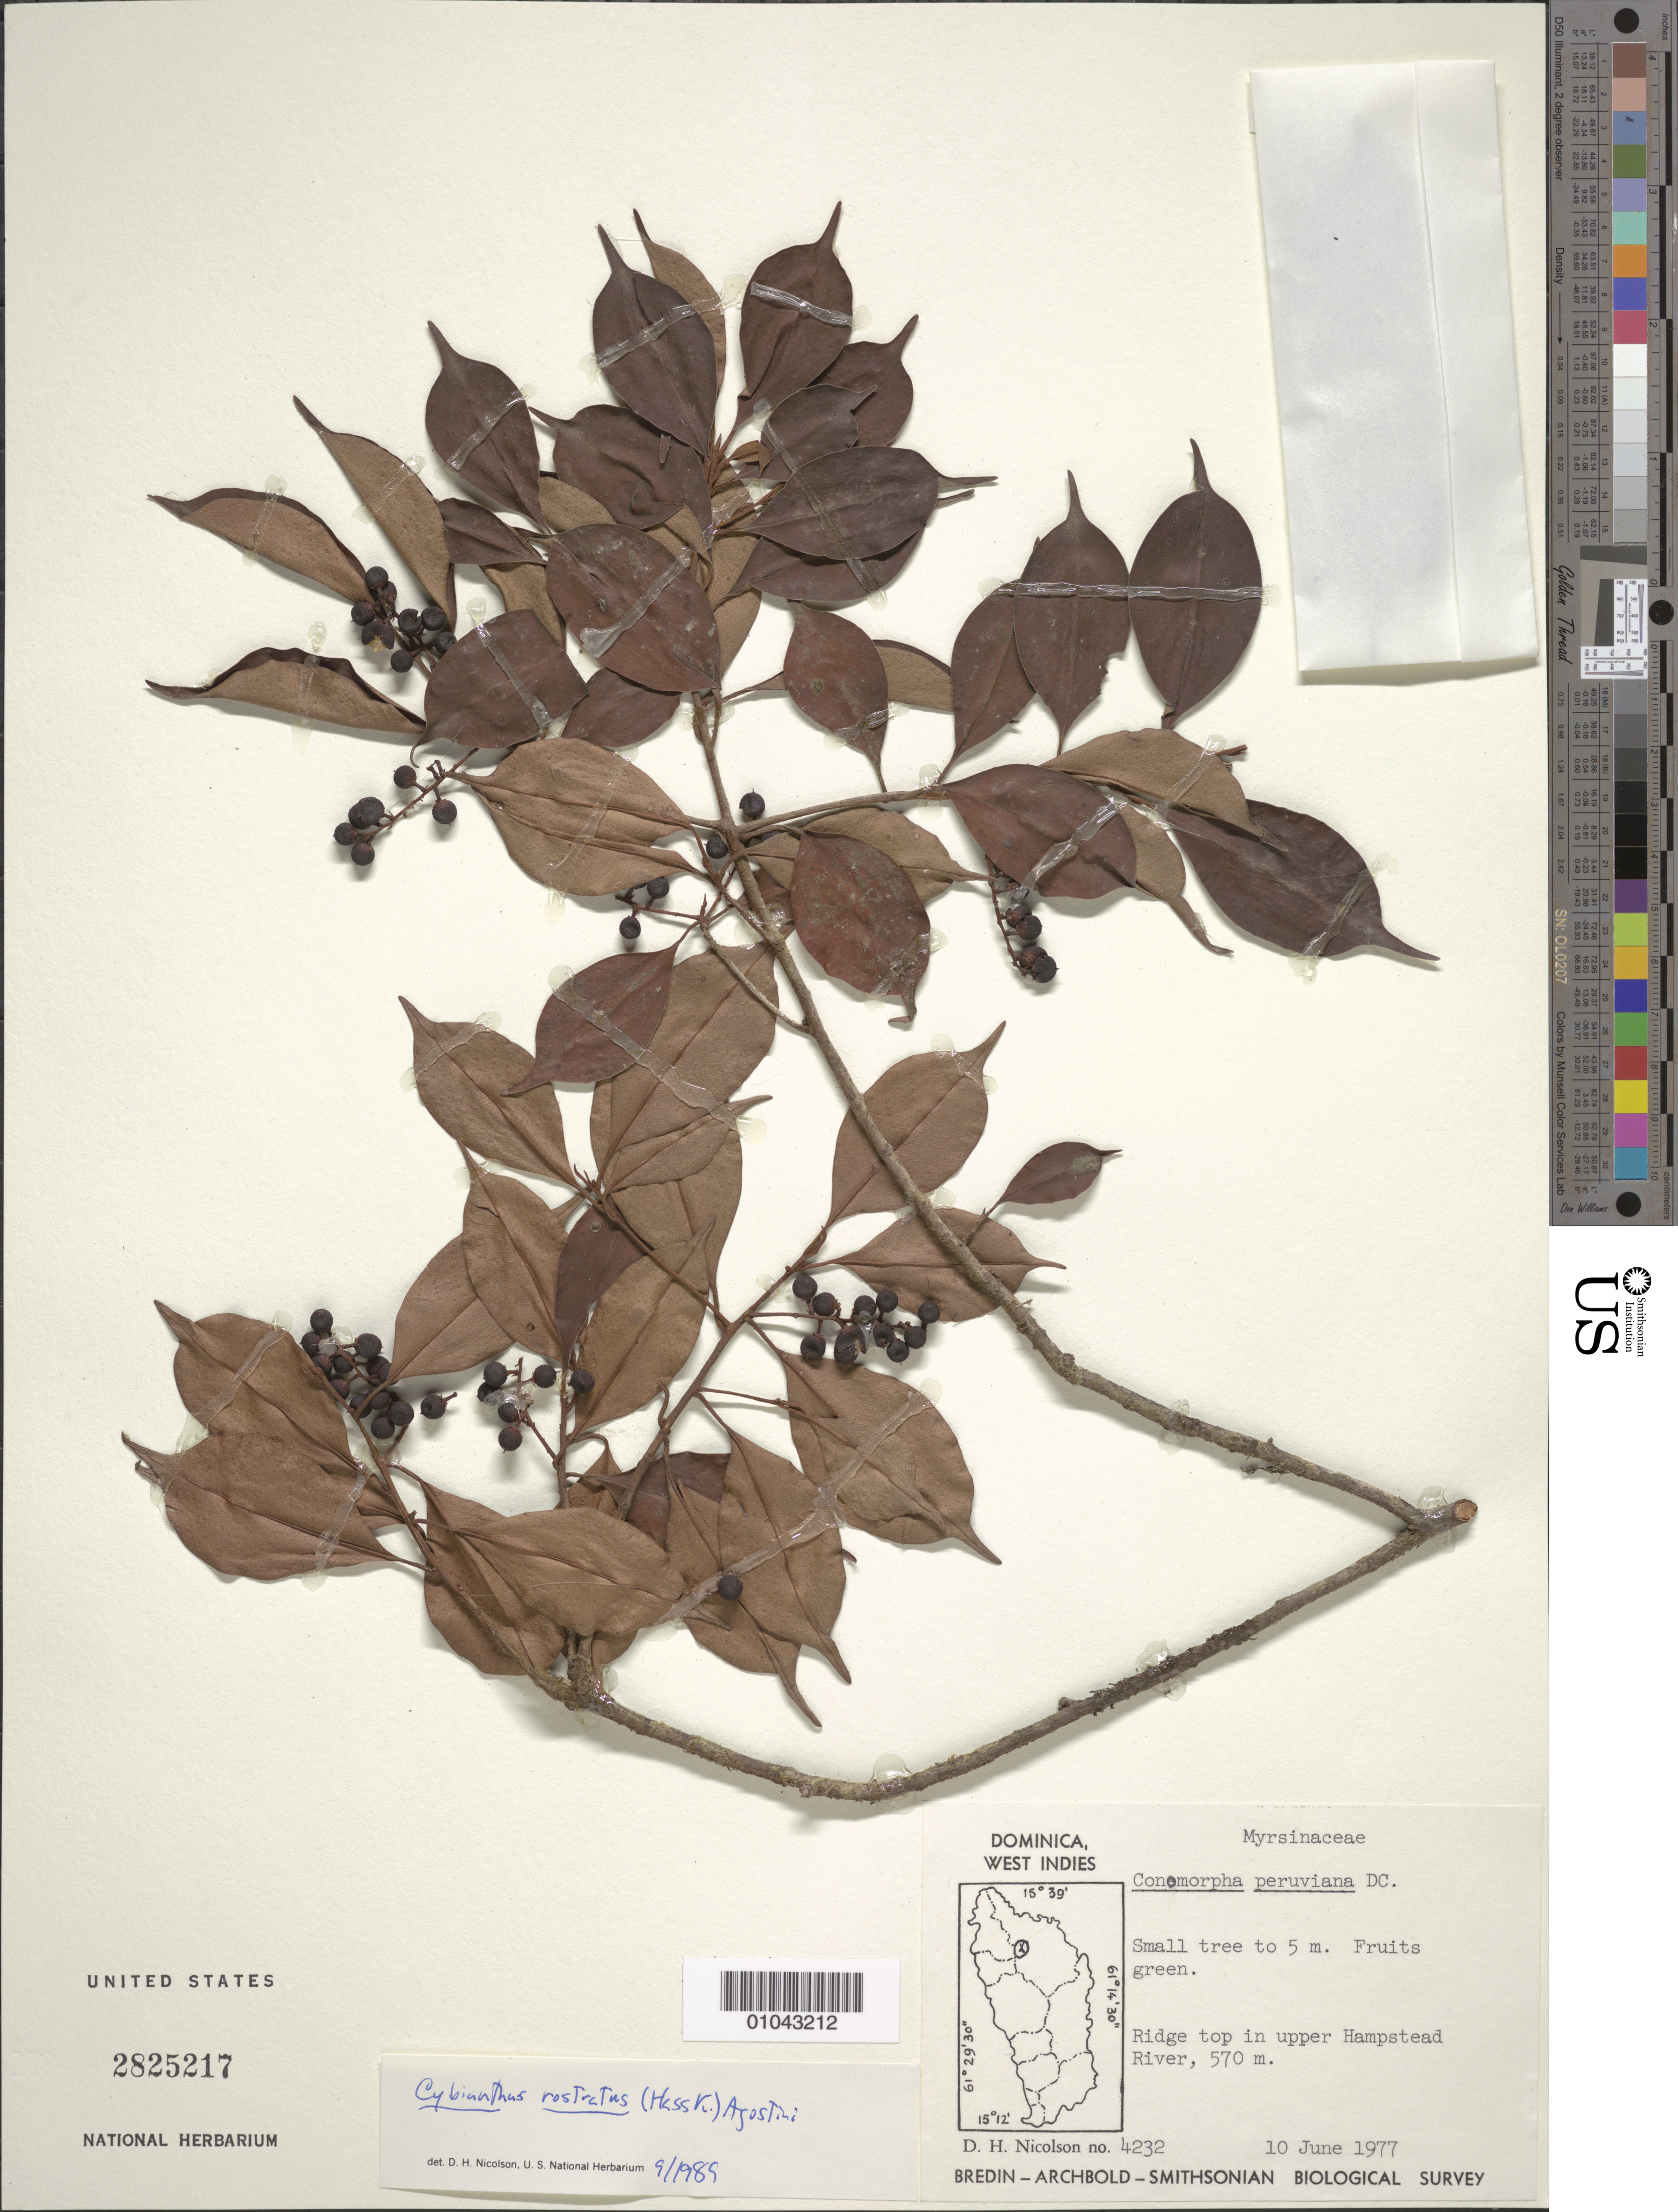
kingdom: Plantae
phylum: Tracheophyta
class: Magnoliopsida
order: Ericales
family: Primulaceae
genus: Cybianthus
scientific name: Cybianthus rostratus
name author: (Hassk.) G. Agostini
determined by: Nicolson, Dan H.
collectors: D. H. Nicolson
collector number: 4232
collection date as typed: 10 Jun 1977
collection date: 1977-06-10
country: Dominica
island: Dominica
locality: Hampstead River, ridge top in upper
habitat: Ridge top in upper river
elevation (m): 570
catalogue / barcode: US 2825217